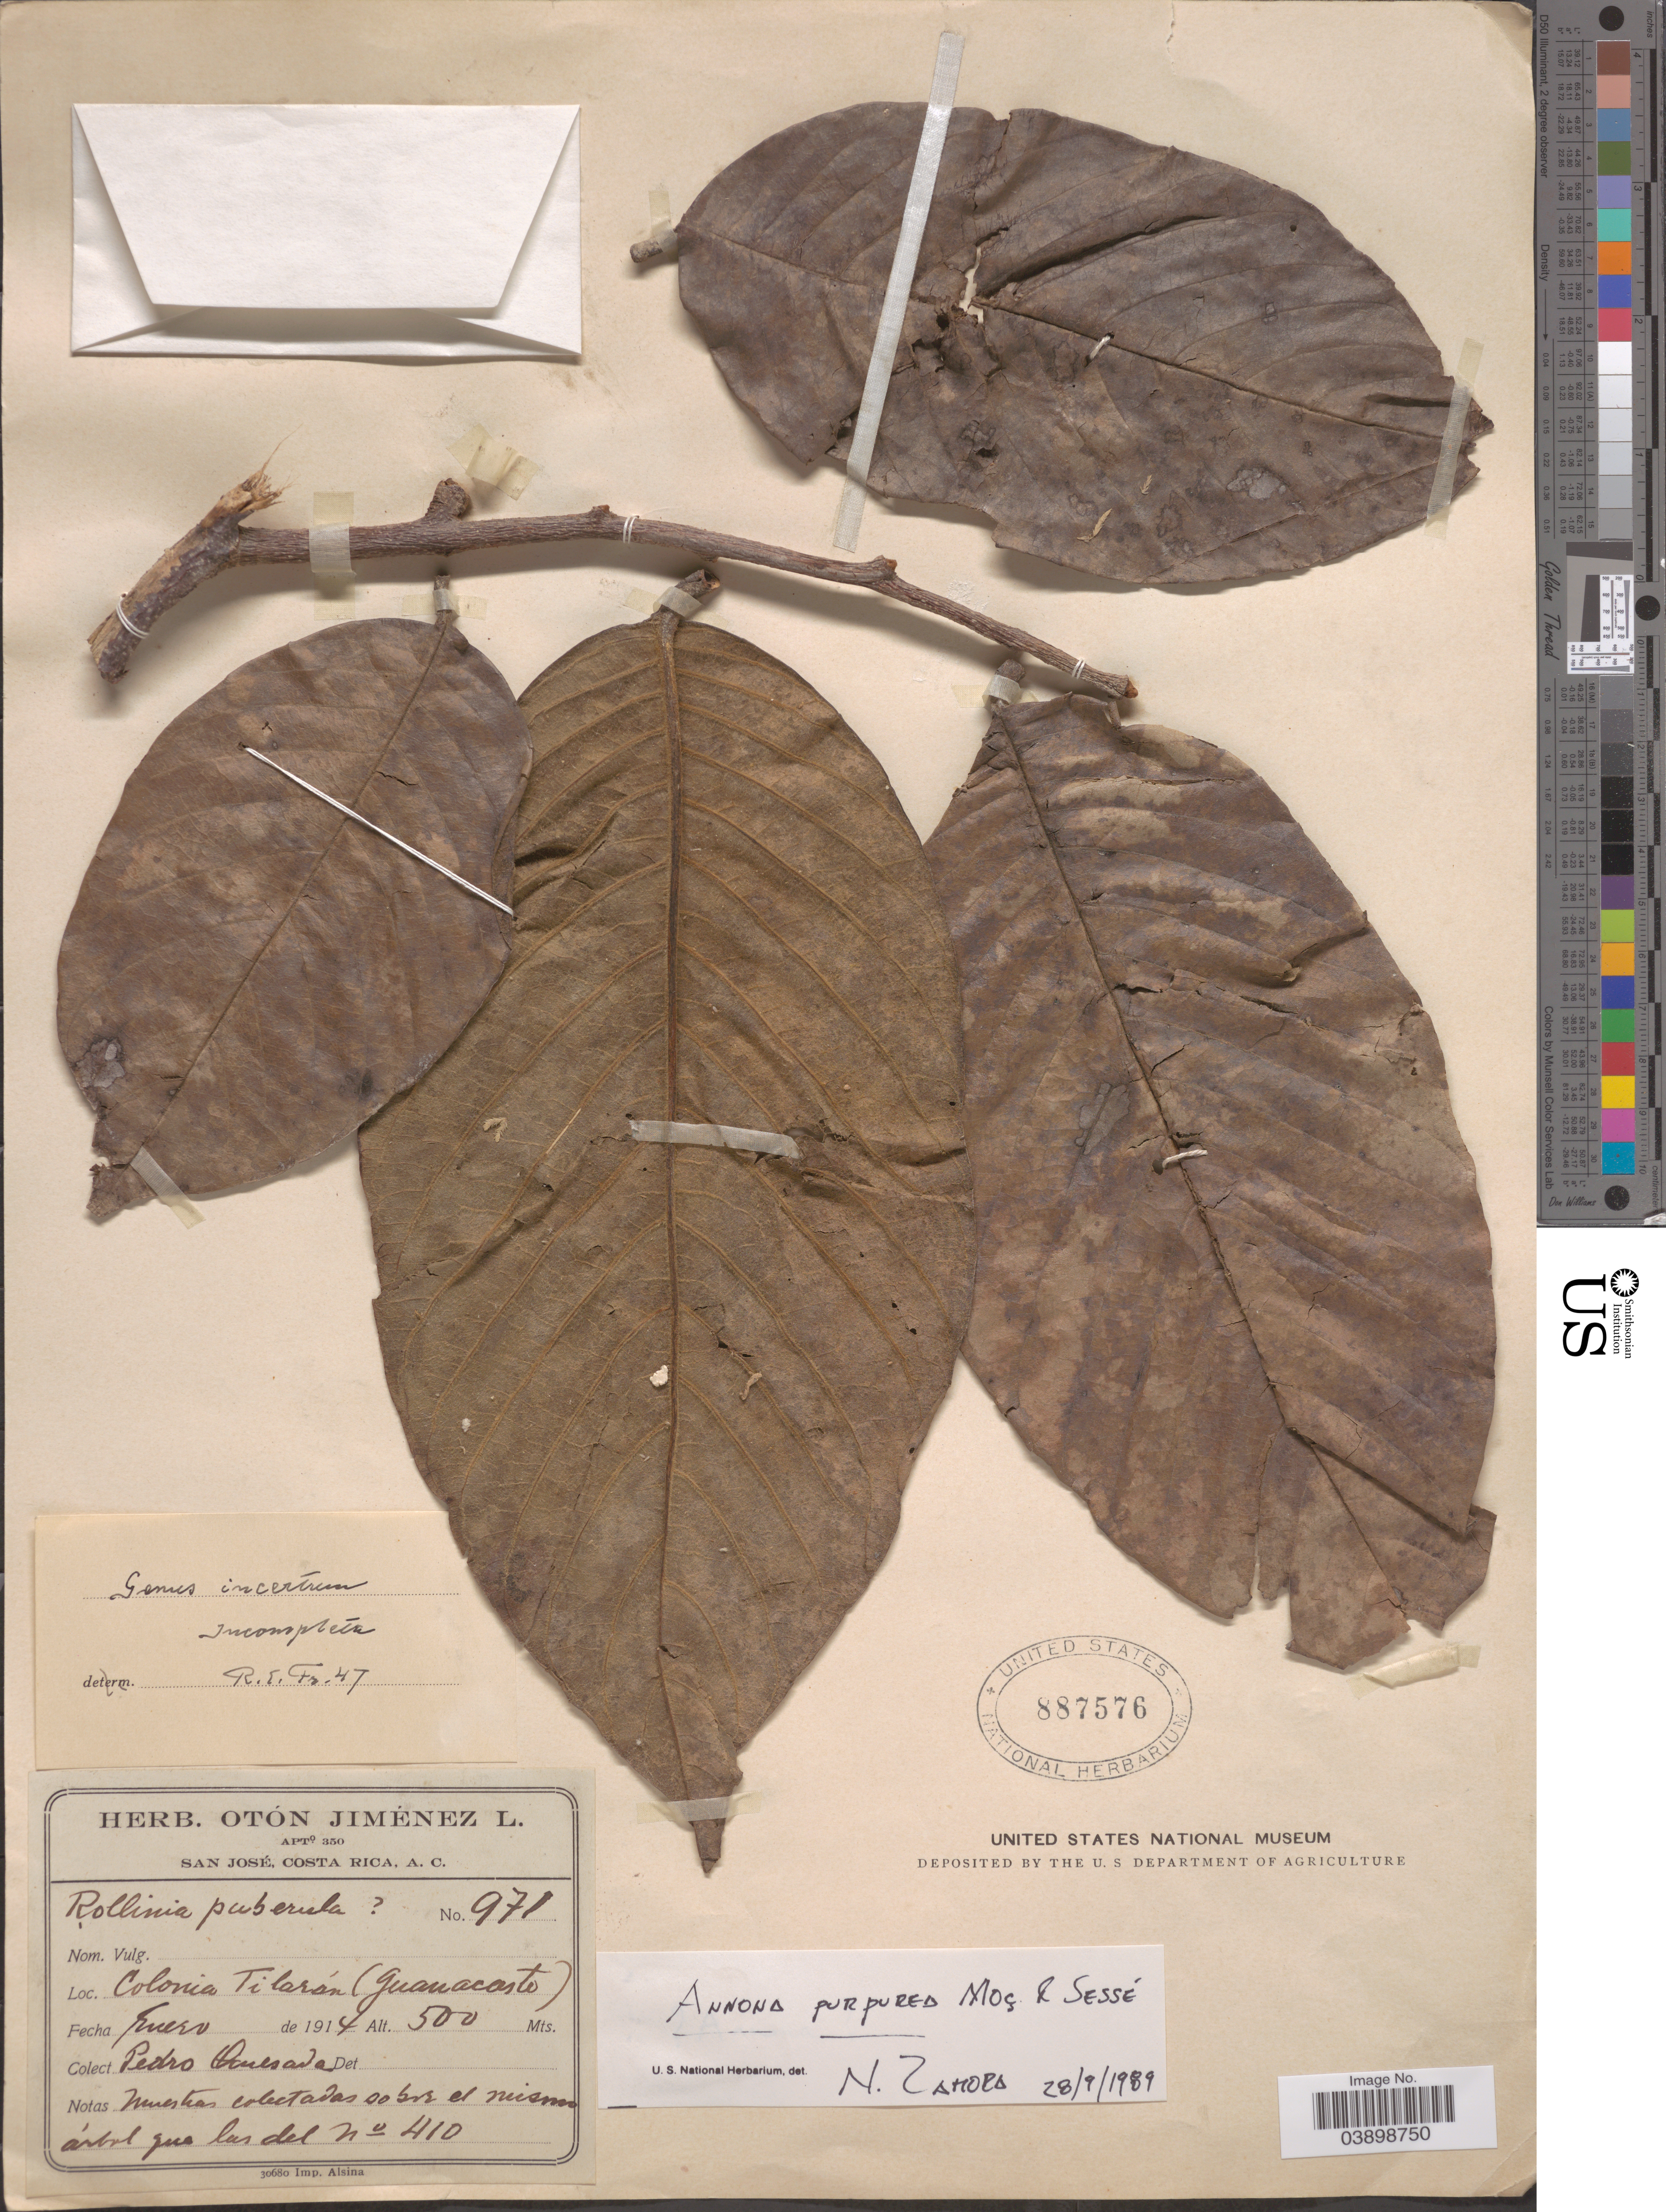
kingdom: Plantae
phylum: Tracheophyta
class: Magnoliopsida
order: Magnoliales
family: Annonaceae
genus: Annona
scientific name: Annona purpurea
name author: Moc. & Sessé ex Dunal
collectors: P. Quesada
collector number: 971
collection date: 1914-01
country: Costa Rica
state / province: Guanacaste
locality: Colonia Tilarán.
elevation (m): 500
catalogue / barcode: US 887576